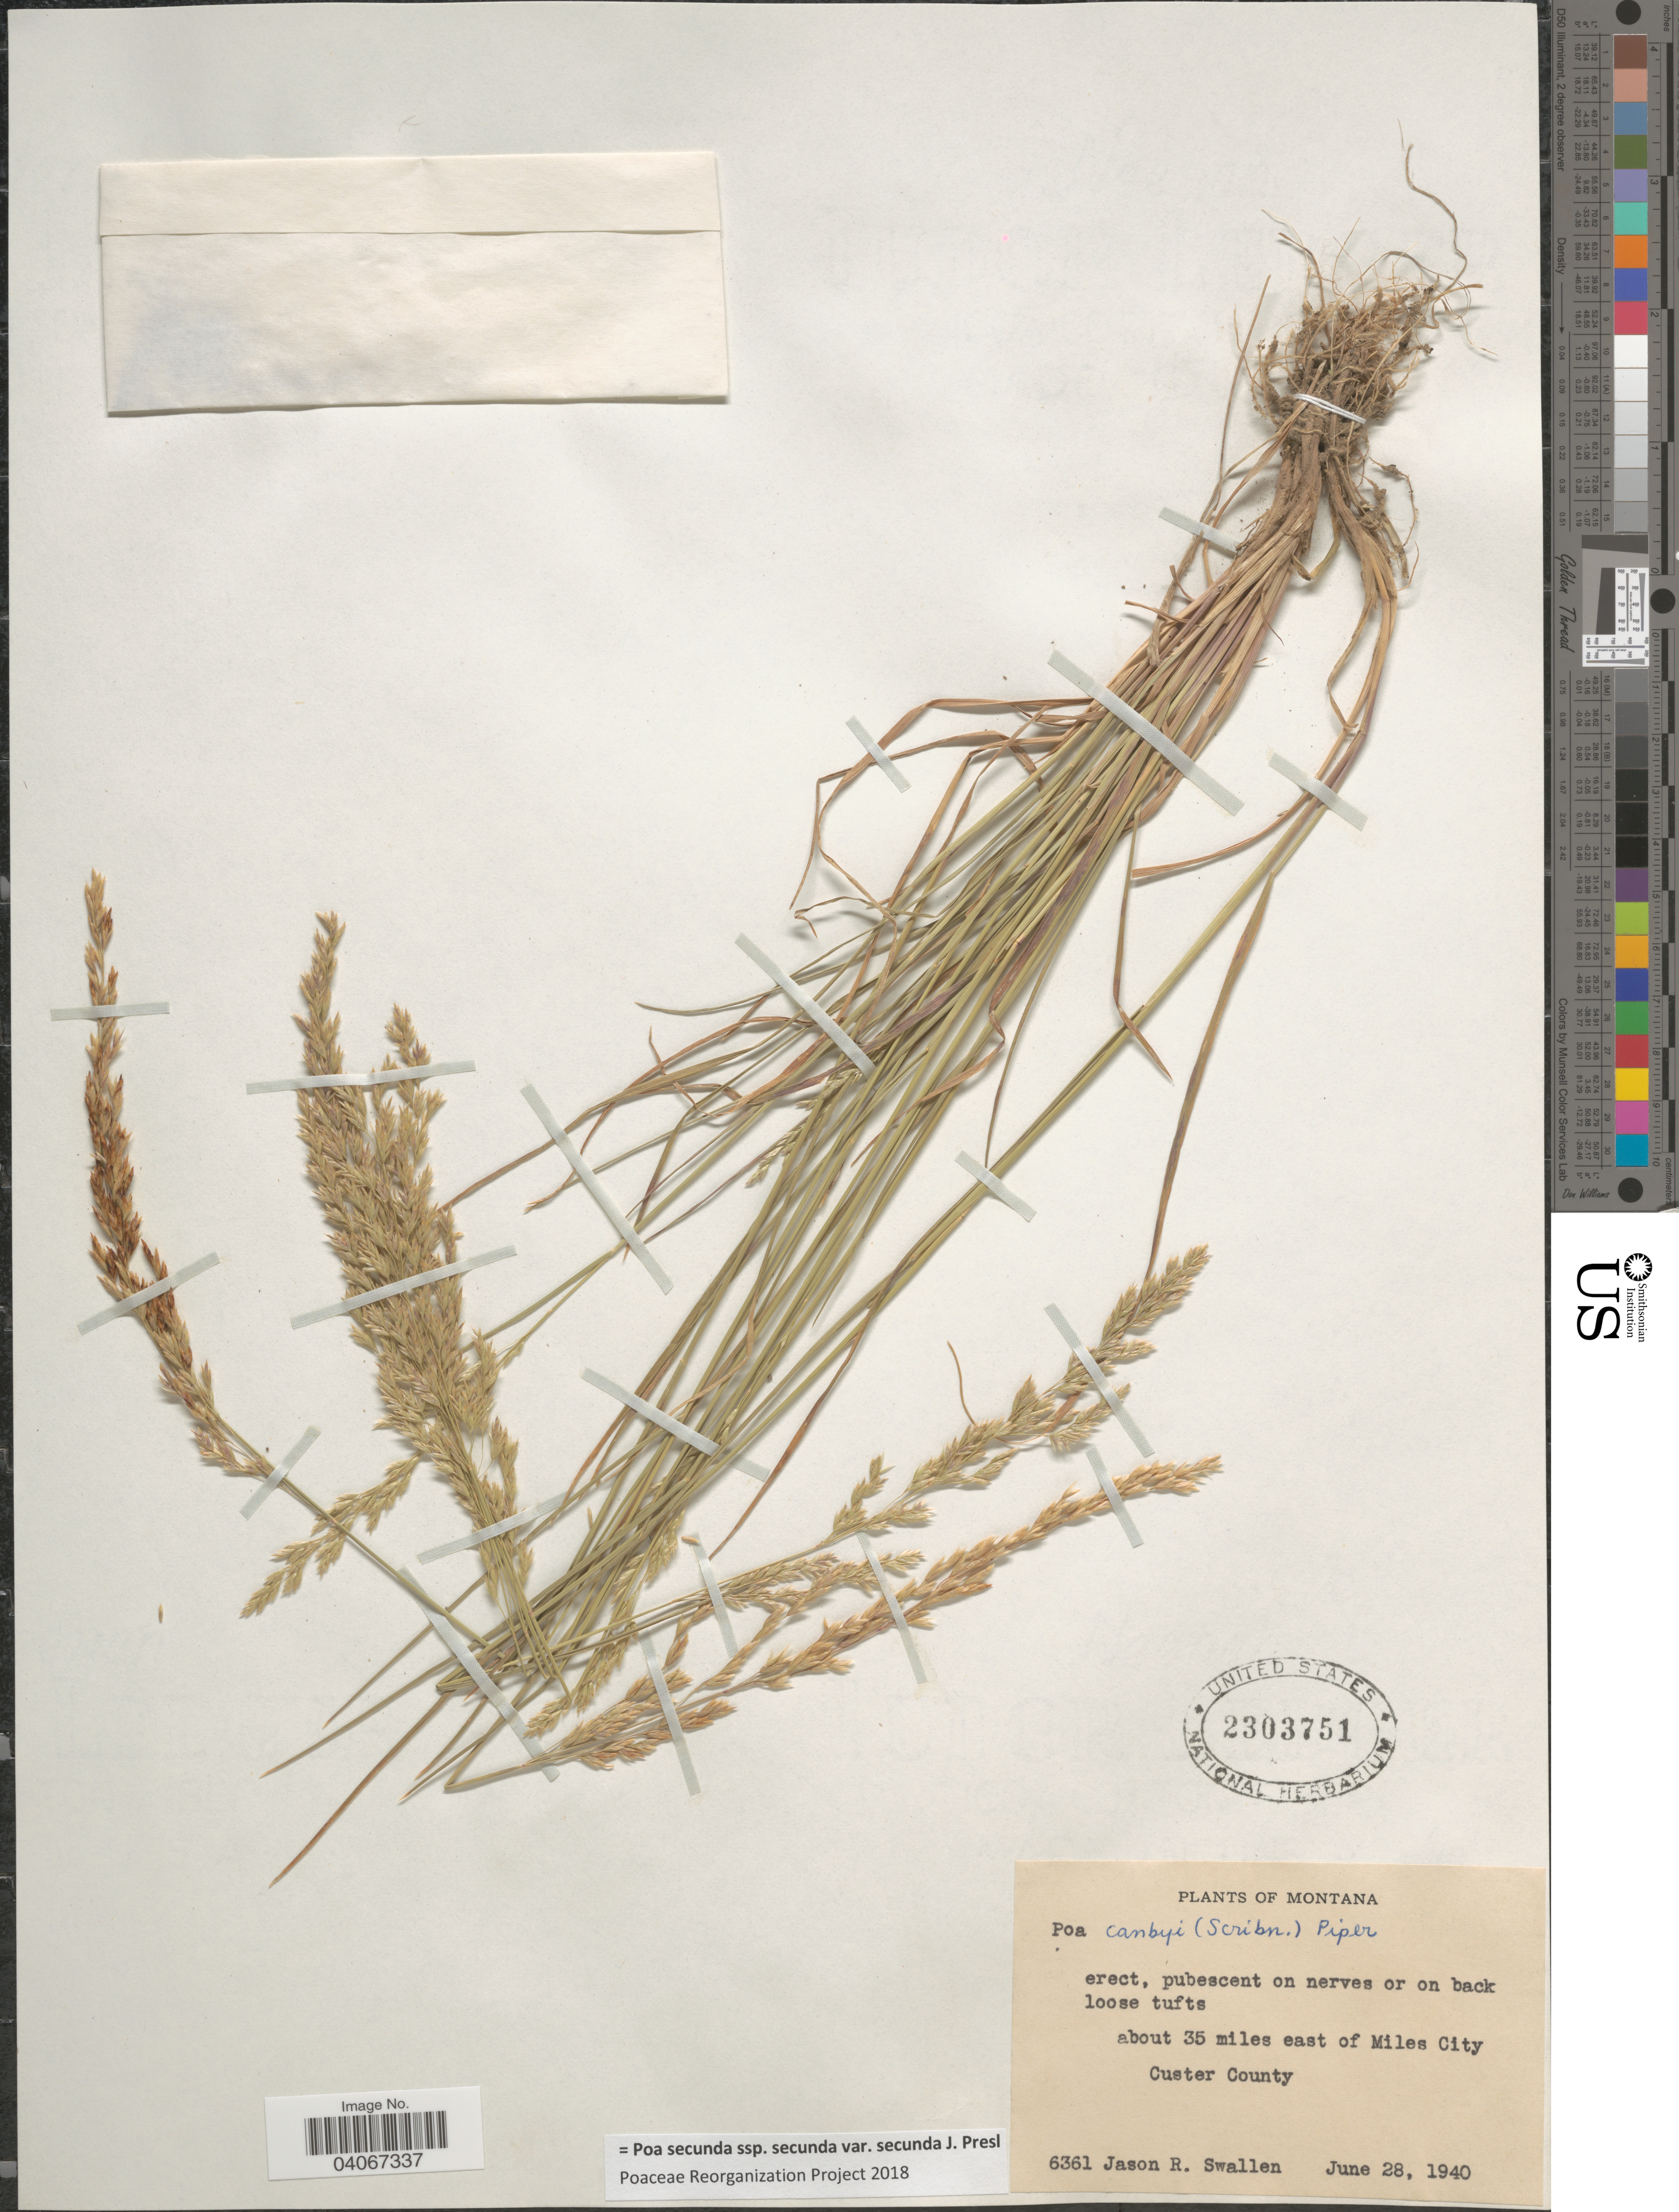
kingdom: Plantae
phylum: Tracheophyta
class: Liliopsida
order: Poales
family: Poaceae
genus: Poa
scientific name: Poa secunda subsp. secunda var. secunda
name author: J. Presl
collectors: J. R. Swallen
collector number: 6361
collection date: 1940-06-28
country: United States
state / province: Montana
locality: About 35 miles east of Miles City. Custer County.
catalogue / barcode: US 2303751